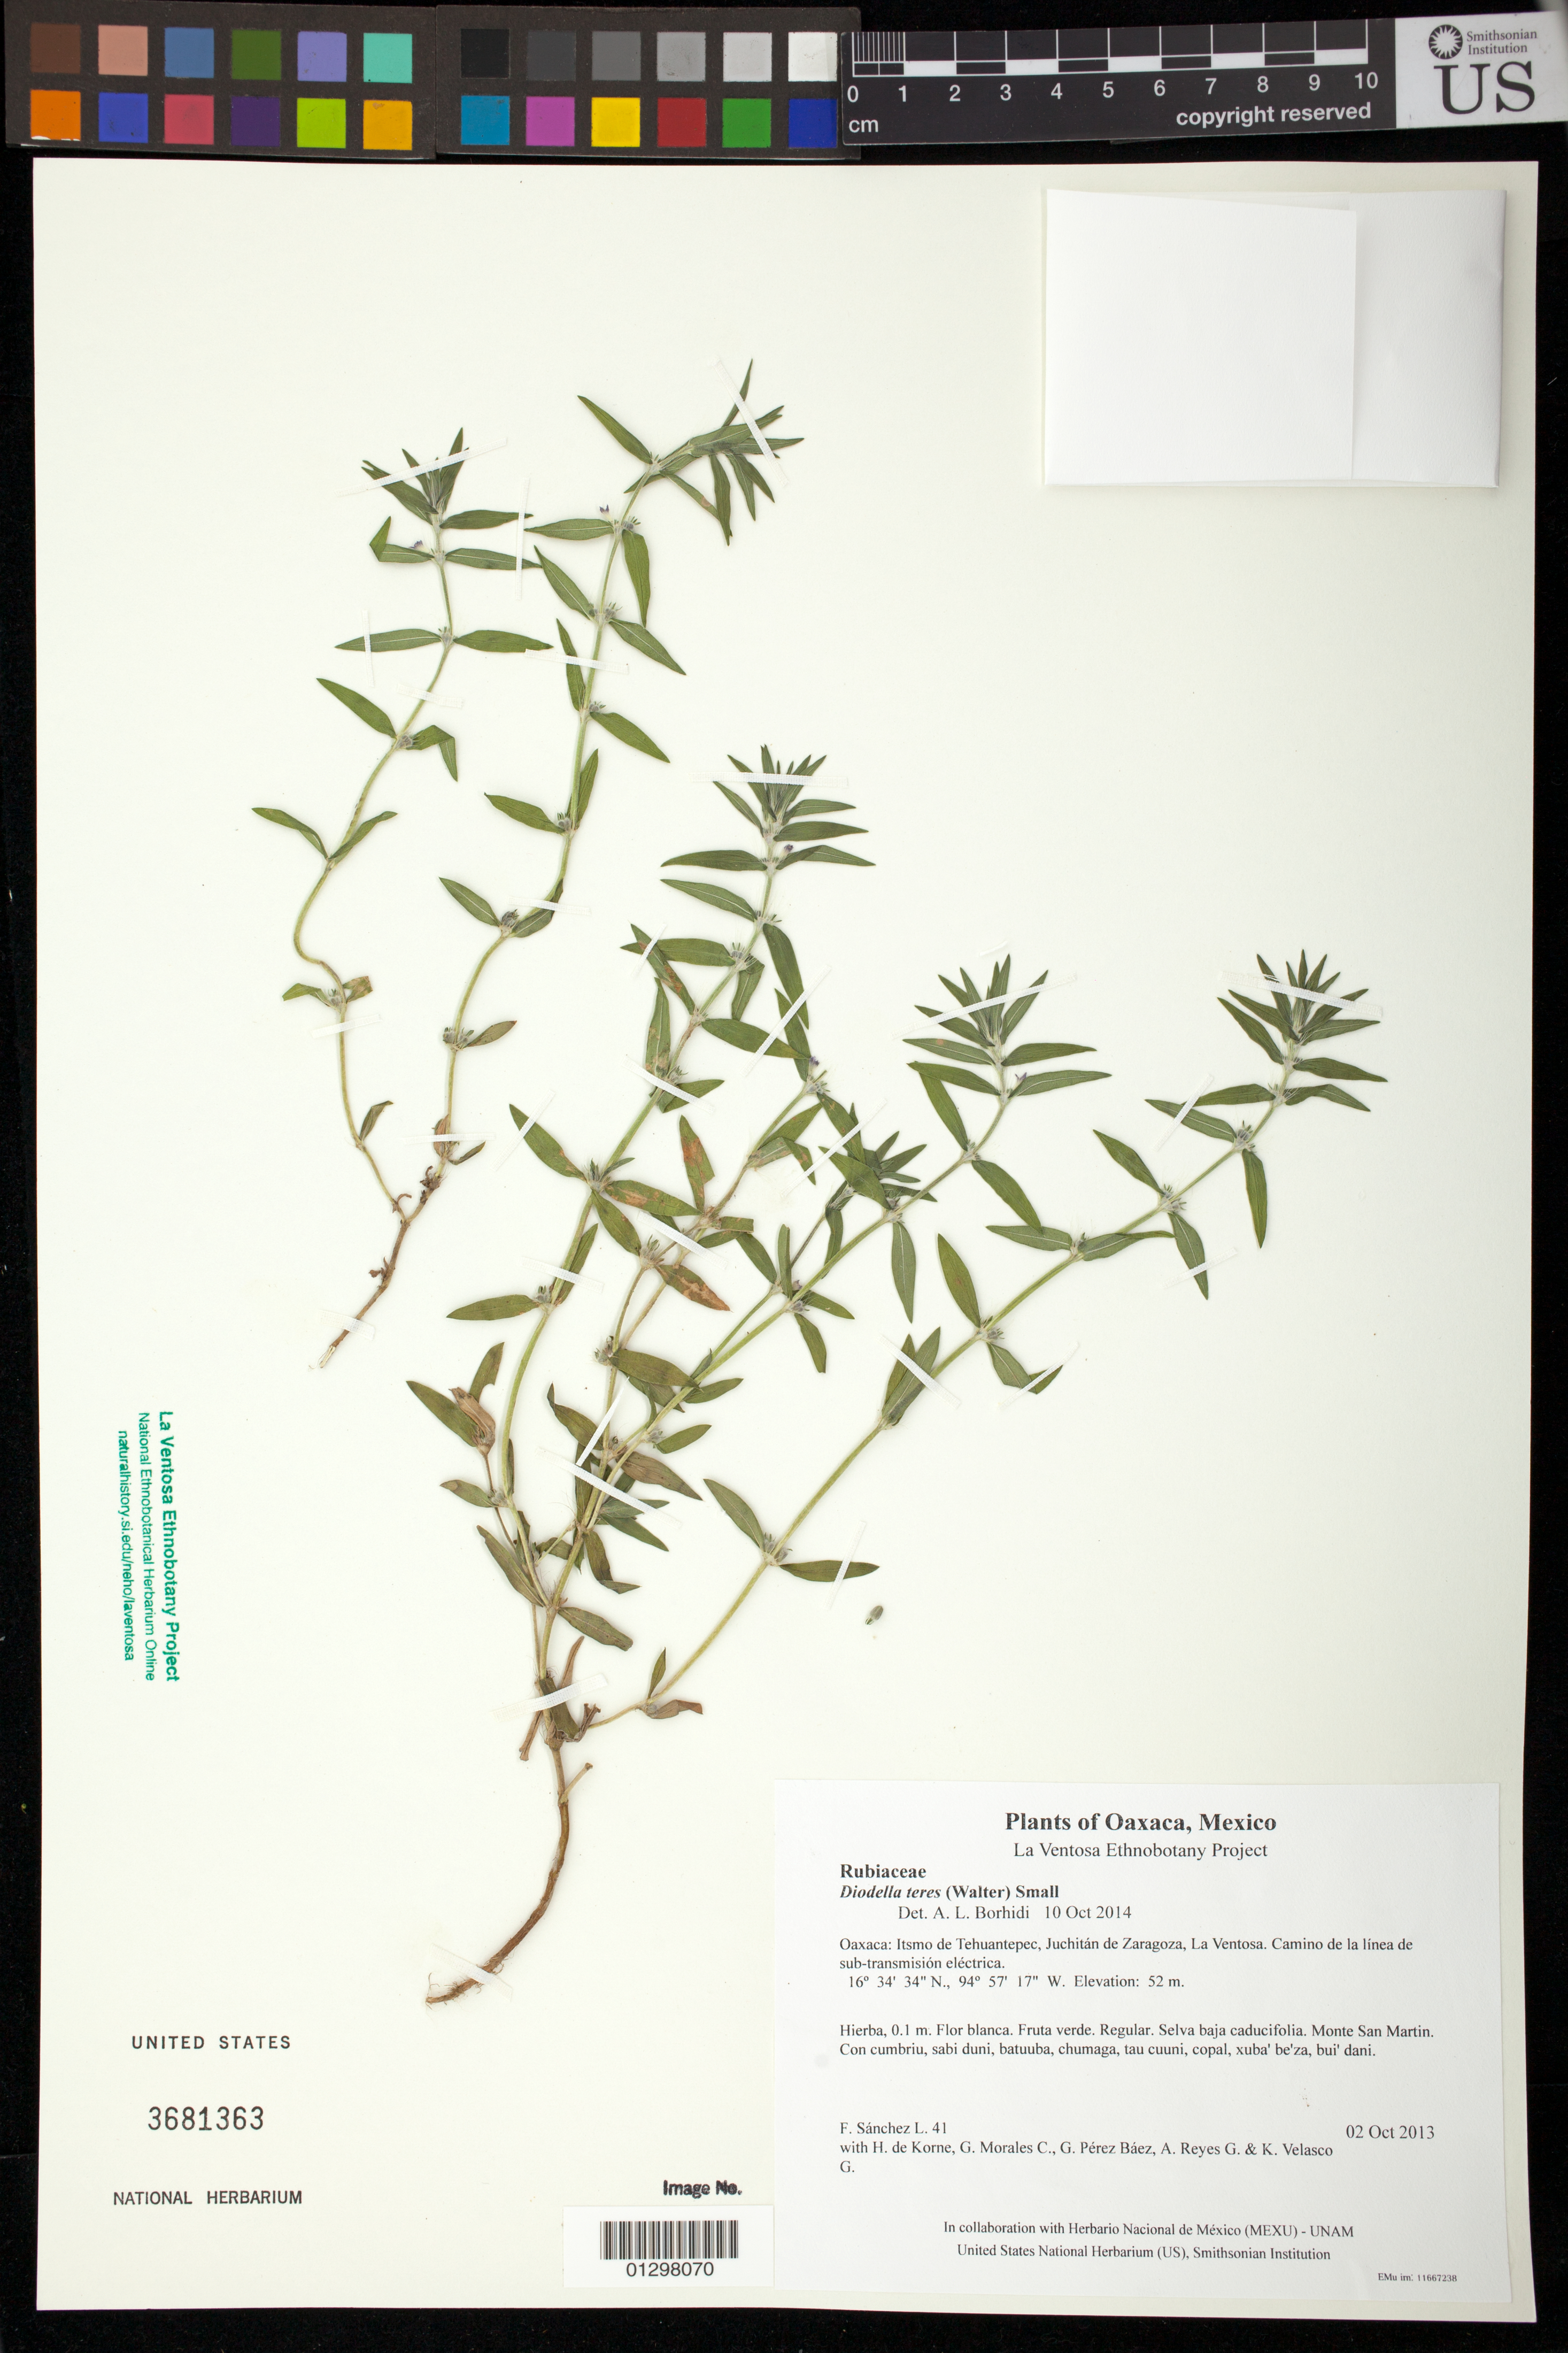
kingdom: Plantae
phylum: Tracheophyta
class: Magnoliopsida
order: Gentianales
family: Rubiaceae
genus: Diodia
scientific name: Diodia teres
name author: Walter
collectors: F. Sánchez L., H. de Korne, G. Morales C., G. Pérez Báez, A. Reyes G. & K. Velasco G.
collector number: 41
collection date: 2013-10-02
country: Mexico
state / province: Oaxaca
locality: Itsmo de Tehuantepec, Juchitán de Zaragoza, La Ventosa. Camino de la línea de sub-transmisión eléctrica.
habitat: Selva baja caducifolia. Monte San Martin.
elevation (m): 52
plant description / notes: JEBOT, MEXU, SERO, US; Guixi bandaga. 0.1 m. Guie' naquichi'. Cuaananaxhi naga'. Nuu.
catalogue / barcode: US 3681363